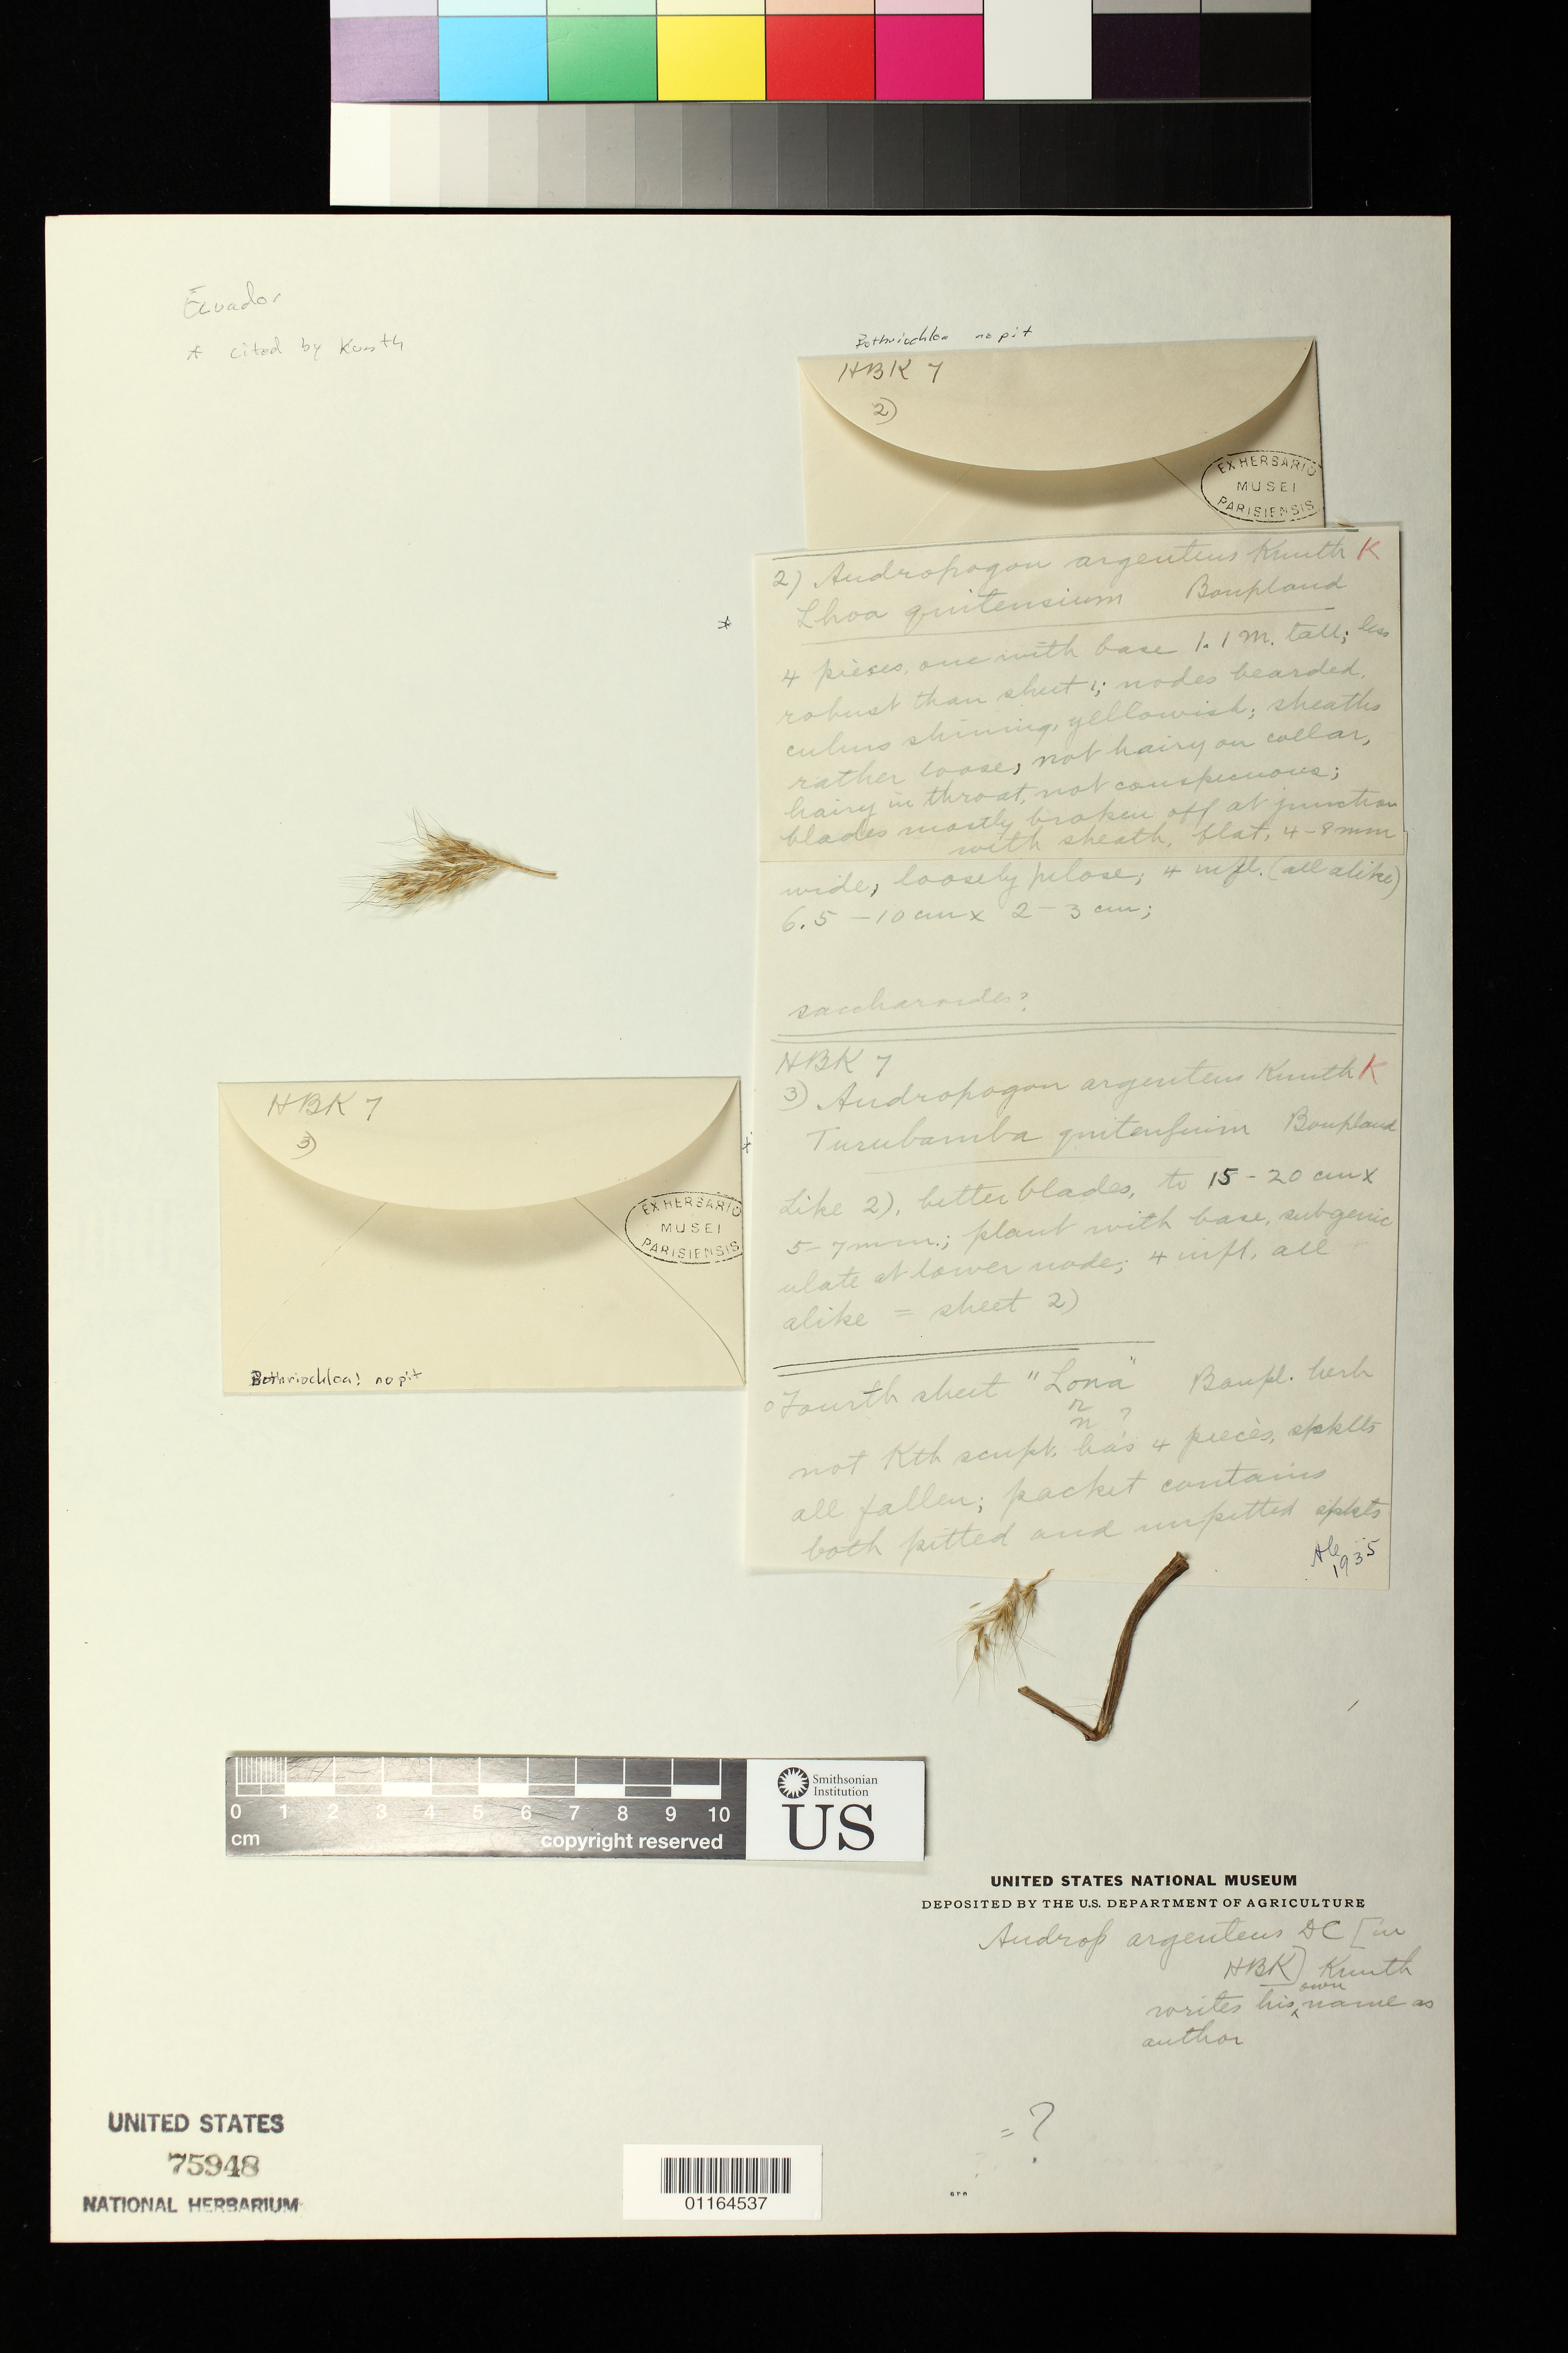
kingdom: Plantae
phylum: Tracheophyta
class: Liliopsida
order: Poales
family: Poaceae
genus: Andropogon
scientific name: Andropogon kunthii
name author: E. Fourn.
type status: Type Collection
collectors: A. J. A. Bonpland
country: Ecuador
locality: Quito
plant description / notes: Fragmentary material of type specimen ex herb. HBK (Paris). Protologue, "Crescit in scopulosis aridis regni Quitensis prope Puembo, Lloa, Turubamba, alt. 1400-1500 hex."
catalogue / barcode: US 75948